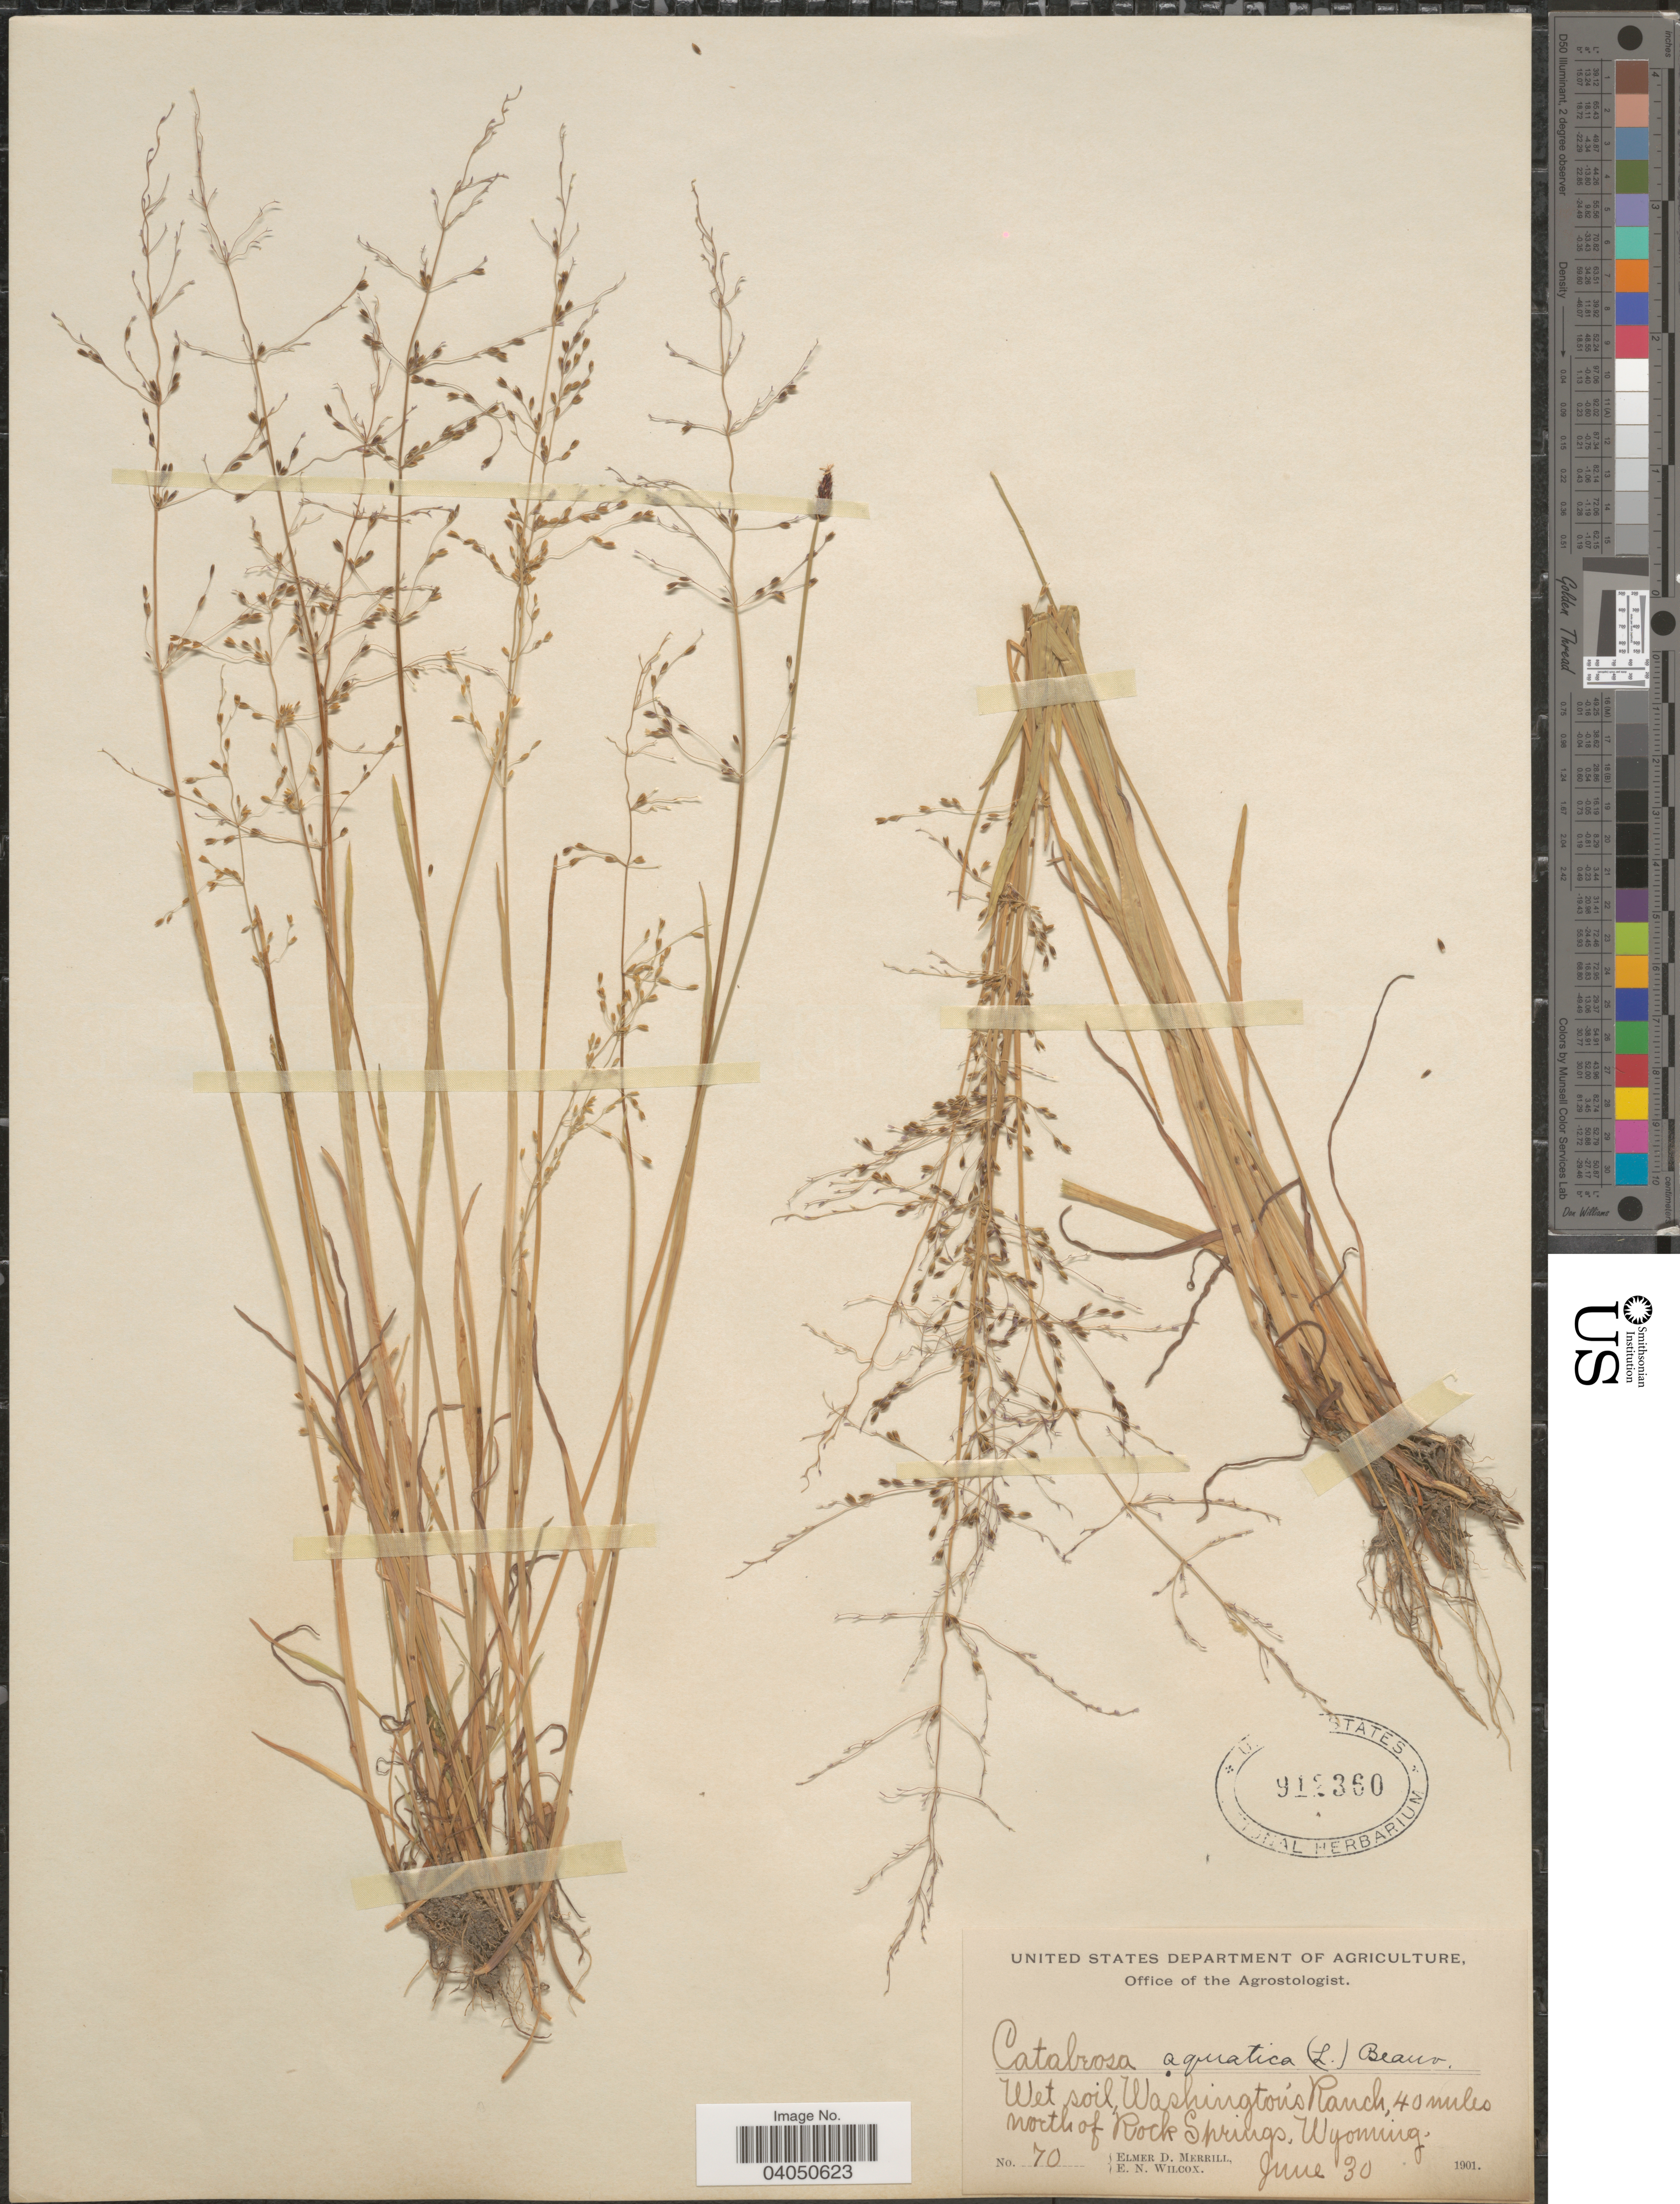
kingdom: Plantae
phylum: Tracheophyta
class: Liliopsida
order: Poales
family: Poaceae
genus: Catabrosa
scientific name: Catabrosa aquatica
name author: (L.) P. Beauv.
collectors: E. D. Merrill & E. Wilcox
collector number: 70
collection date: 1901-06-30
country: United States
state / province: Wyoming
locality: Washington's Ranch, 40 miles north of Rock Springs.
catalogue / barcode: US 912360